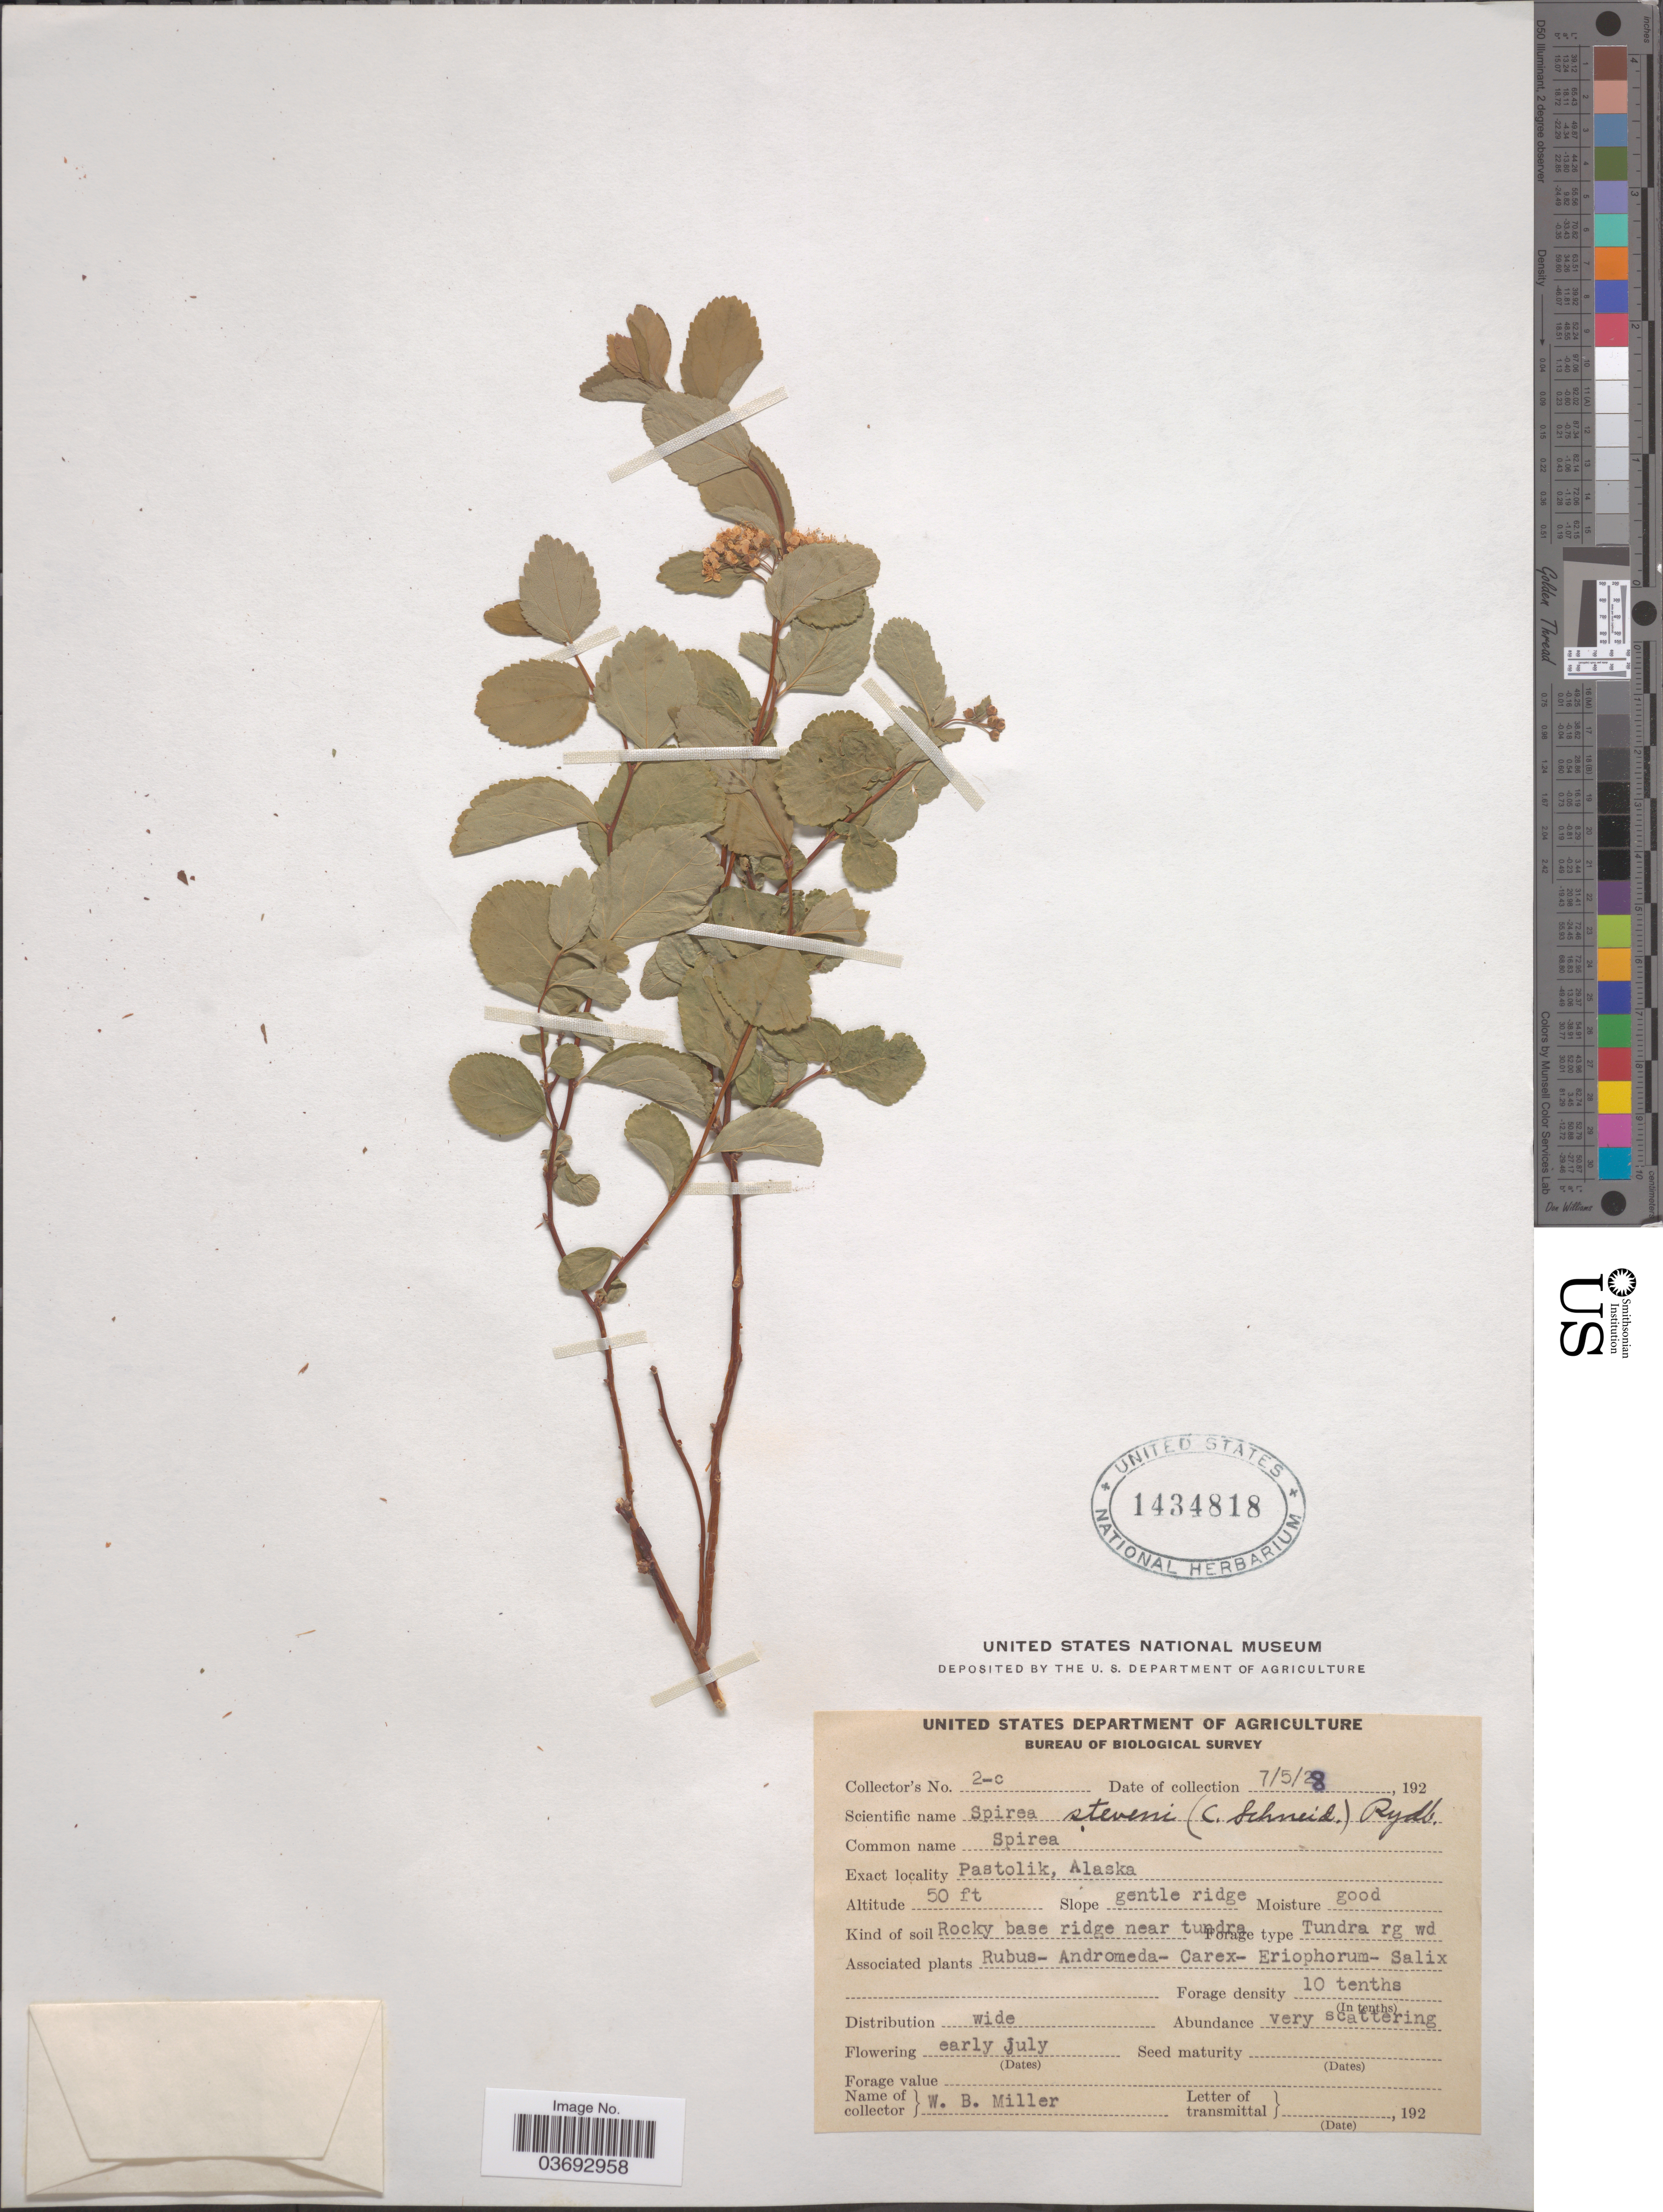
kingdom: Plantae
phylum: Tracheophyta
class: Magnoliopsida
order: Rosales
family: Rosaceae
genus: Spiraea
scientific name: Spiraea stevenii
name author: (C.K. Schneid.) Rydb.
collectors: W. Miller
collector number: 2-c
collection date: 1928-07-05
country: United States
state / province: Alaska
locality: Pastolik. Rocky base ridge near tundra.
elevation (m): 15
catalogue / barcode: US 1434818